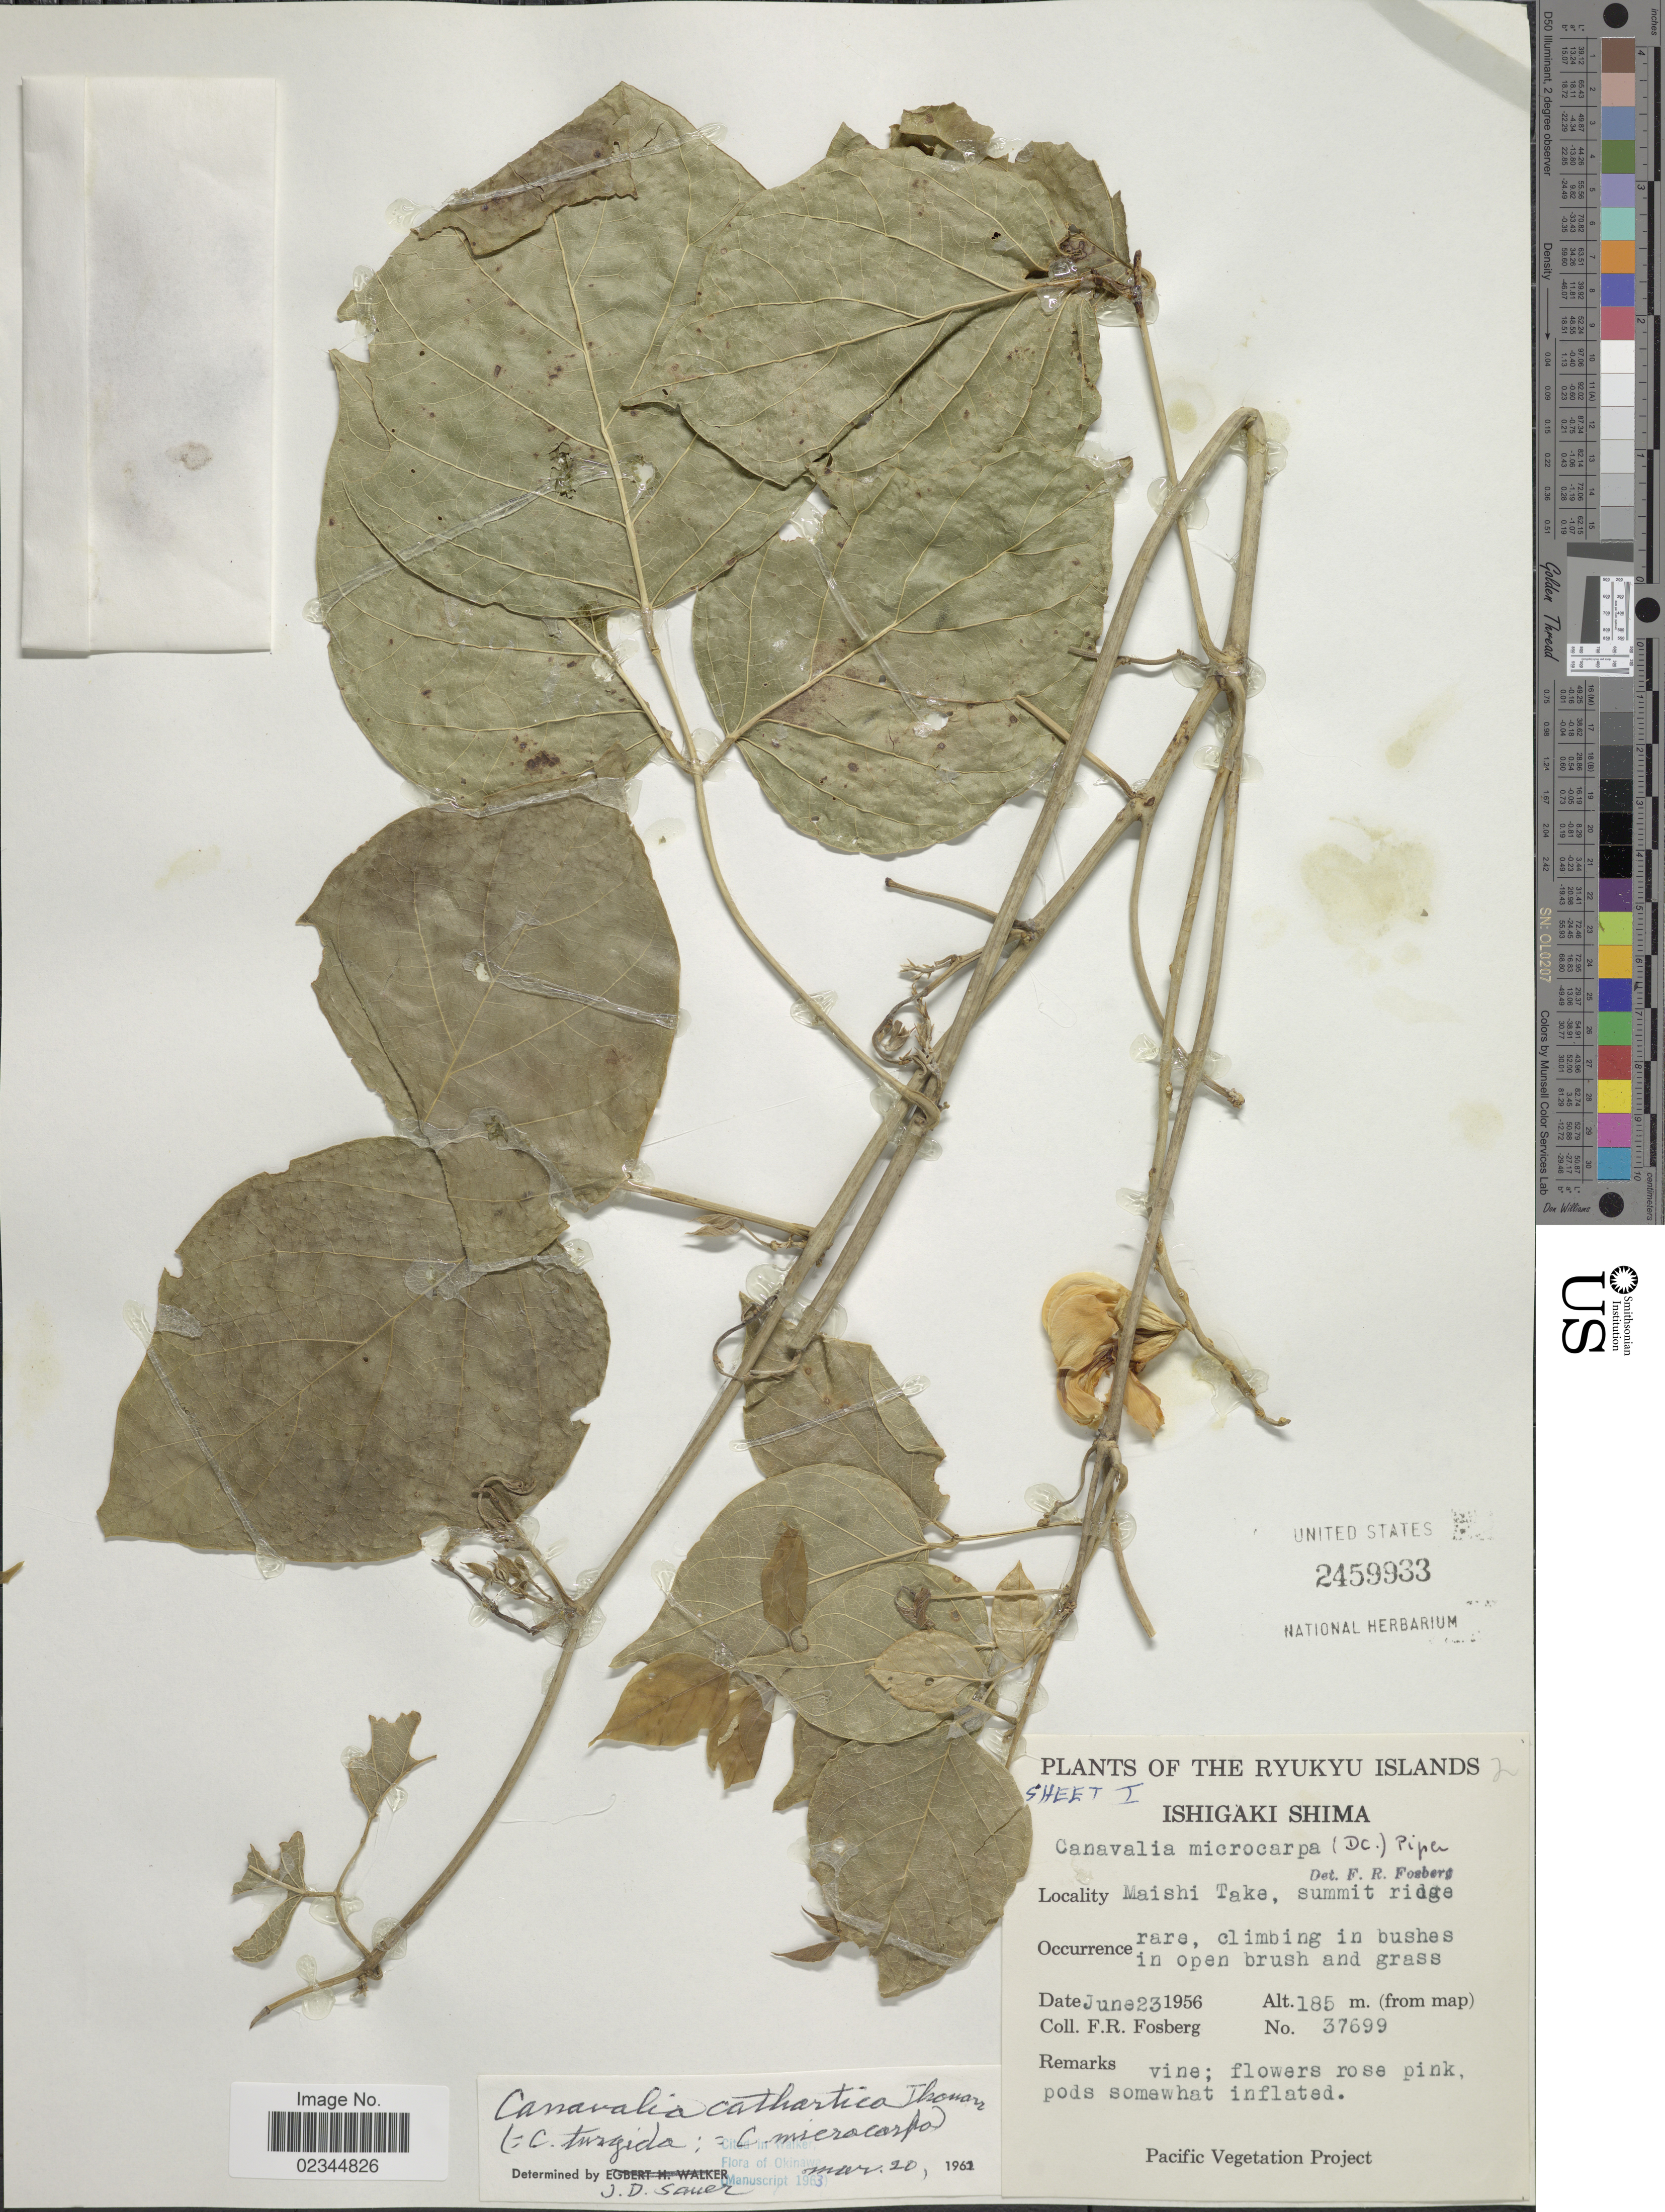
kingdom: Plantae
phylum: Tracheophyta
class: Magnoliopsida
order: Fabales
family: Fabaceae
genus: Canavalia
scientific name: Canavalia cathartica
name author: Thouars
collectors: F. R. Fosberg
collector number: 37699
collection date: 1956-06-23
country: Japan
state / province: Okinawa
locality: Ryukyu Islands. Ishigaki Shima. Maishi Take, summit ridge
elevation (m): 185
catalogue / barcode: US 2459933